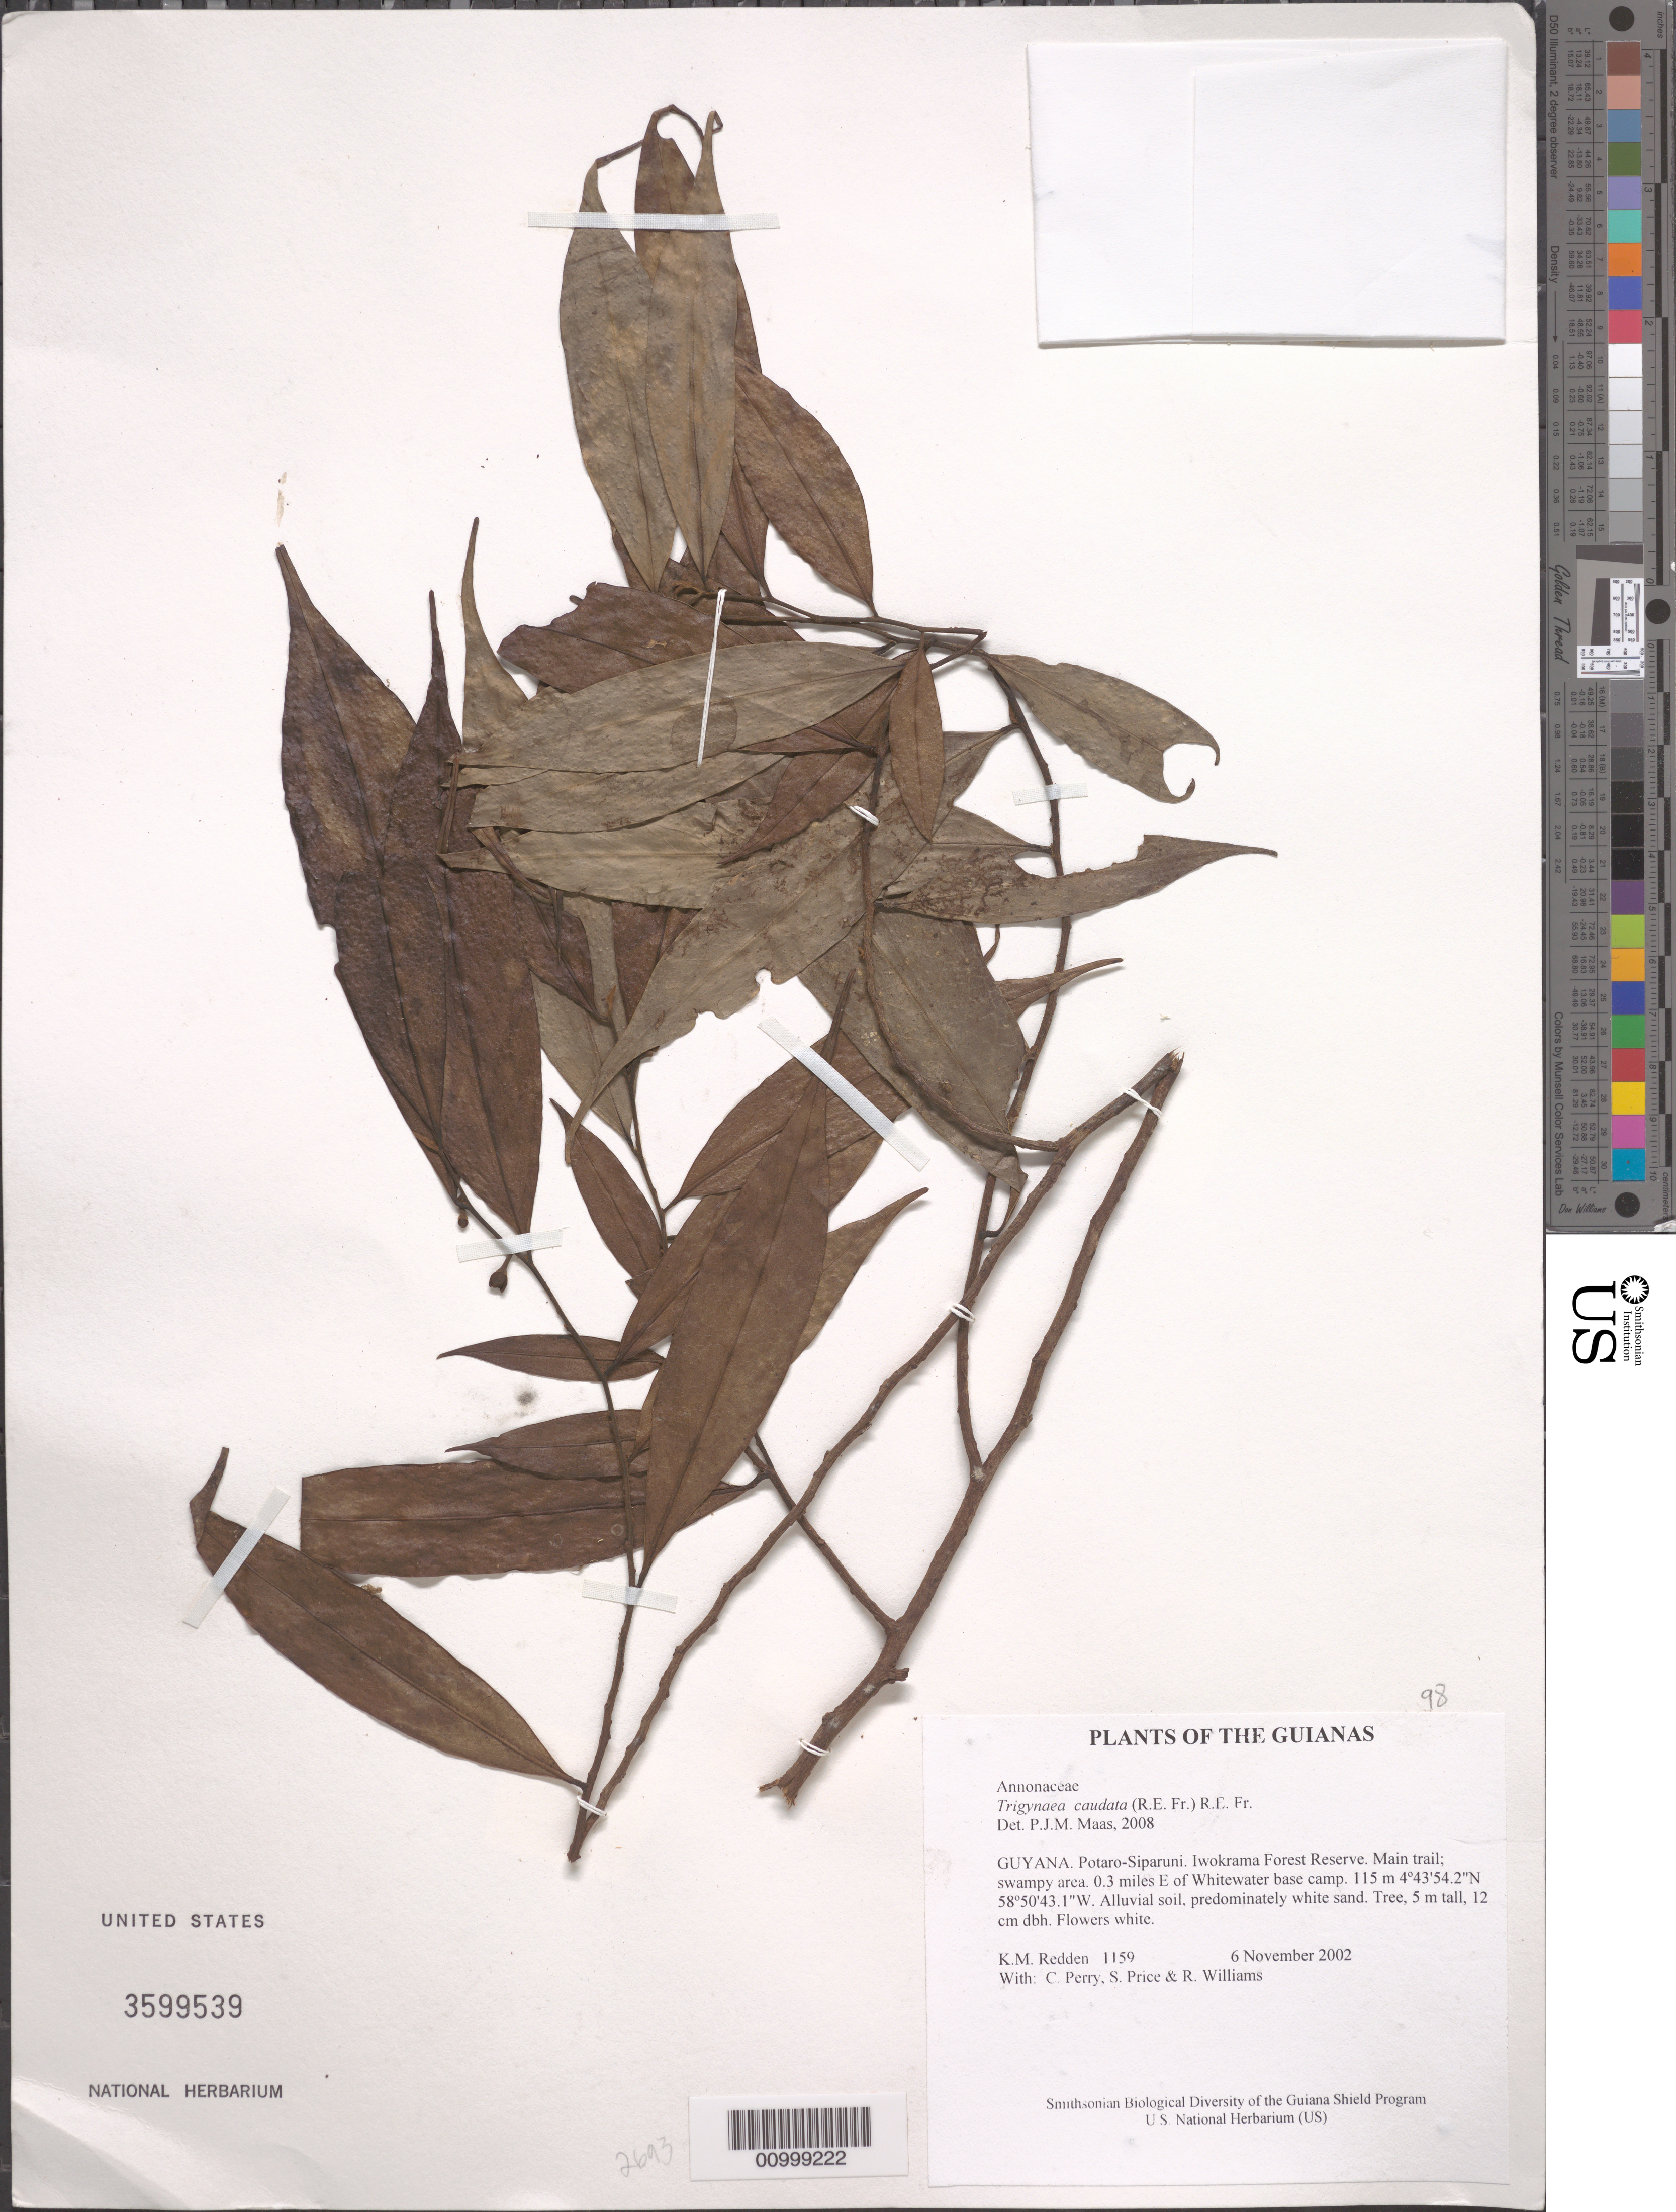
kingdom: Plantae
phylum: Tracheophyta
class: Magnoliopsida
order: Magnoliales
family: Annonaceae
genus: Trigynaea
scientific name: Trigynaea caudata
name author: (R.E. Fr.) R.E. Fr.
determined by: Maas, Paul J. M.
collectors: K. M. Redden, C. Perry, S. Price & R. Williams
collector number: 1159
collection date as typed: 6 November 2002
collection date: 2002-11-06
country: Guyana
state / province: Potaro-Siparuni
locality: Iwokrama Forest Reserve. Main trail; swampy area. 0.3 miles E of Whitewater base camp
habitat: Alluvial soil, predominately white sand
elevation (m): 115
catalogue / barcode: US 3599539